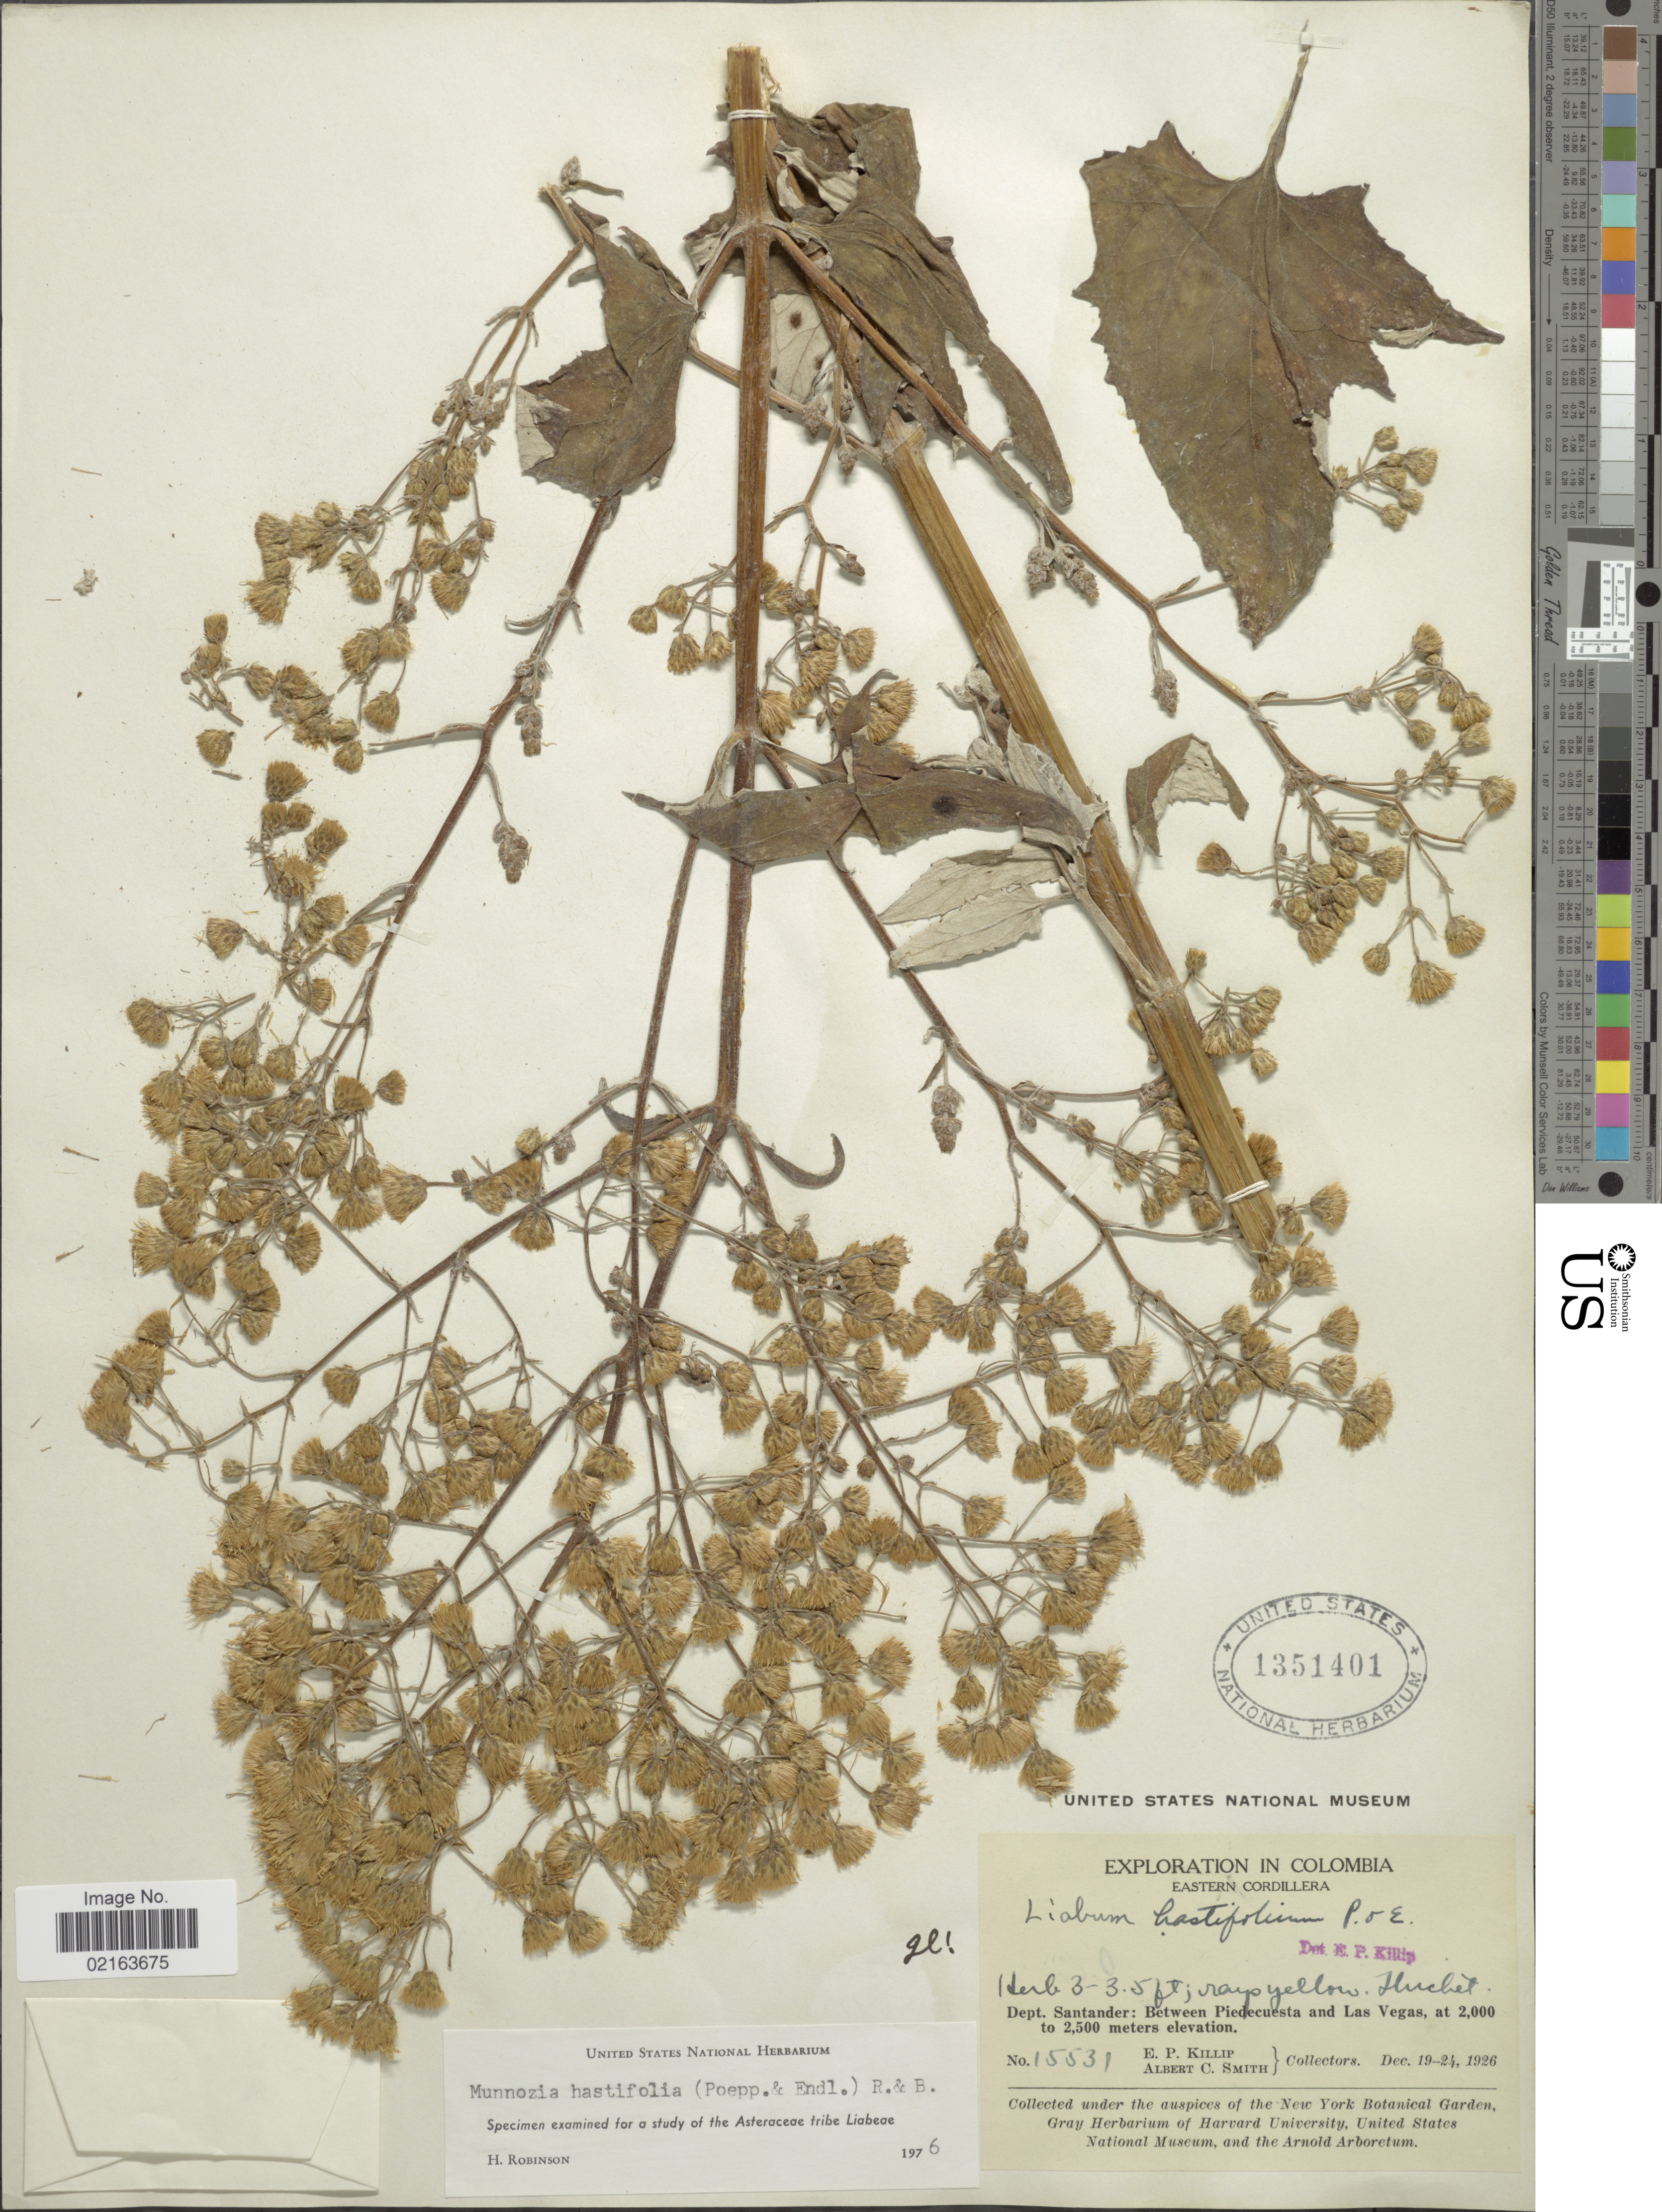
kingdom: Plantae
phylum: Tracheophyta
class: Magnoliopsida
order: Asterales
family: Asteraceae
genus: Munnozia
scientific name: Munnozia hastifolia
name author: (Poepp.) H. Rob. & Brettell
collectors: E. P. Killip & A. C. Smith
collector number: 15531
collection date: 1926-12-19/1926-12-24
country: Colombia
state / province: Santander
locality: Eastern Cordillera. Dept. Santander: Between Piedecuesta and Las Vegas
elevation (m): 2000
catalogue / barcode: US 1351401